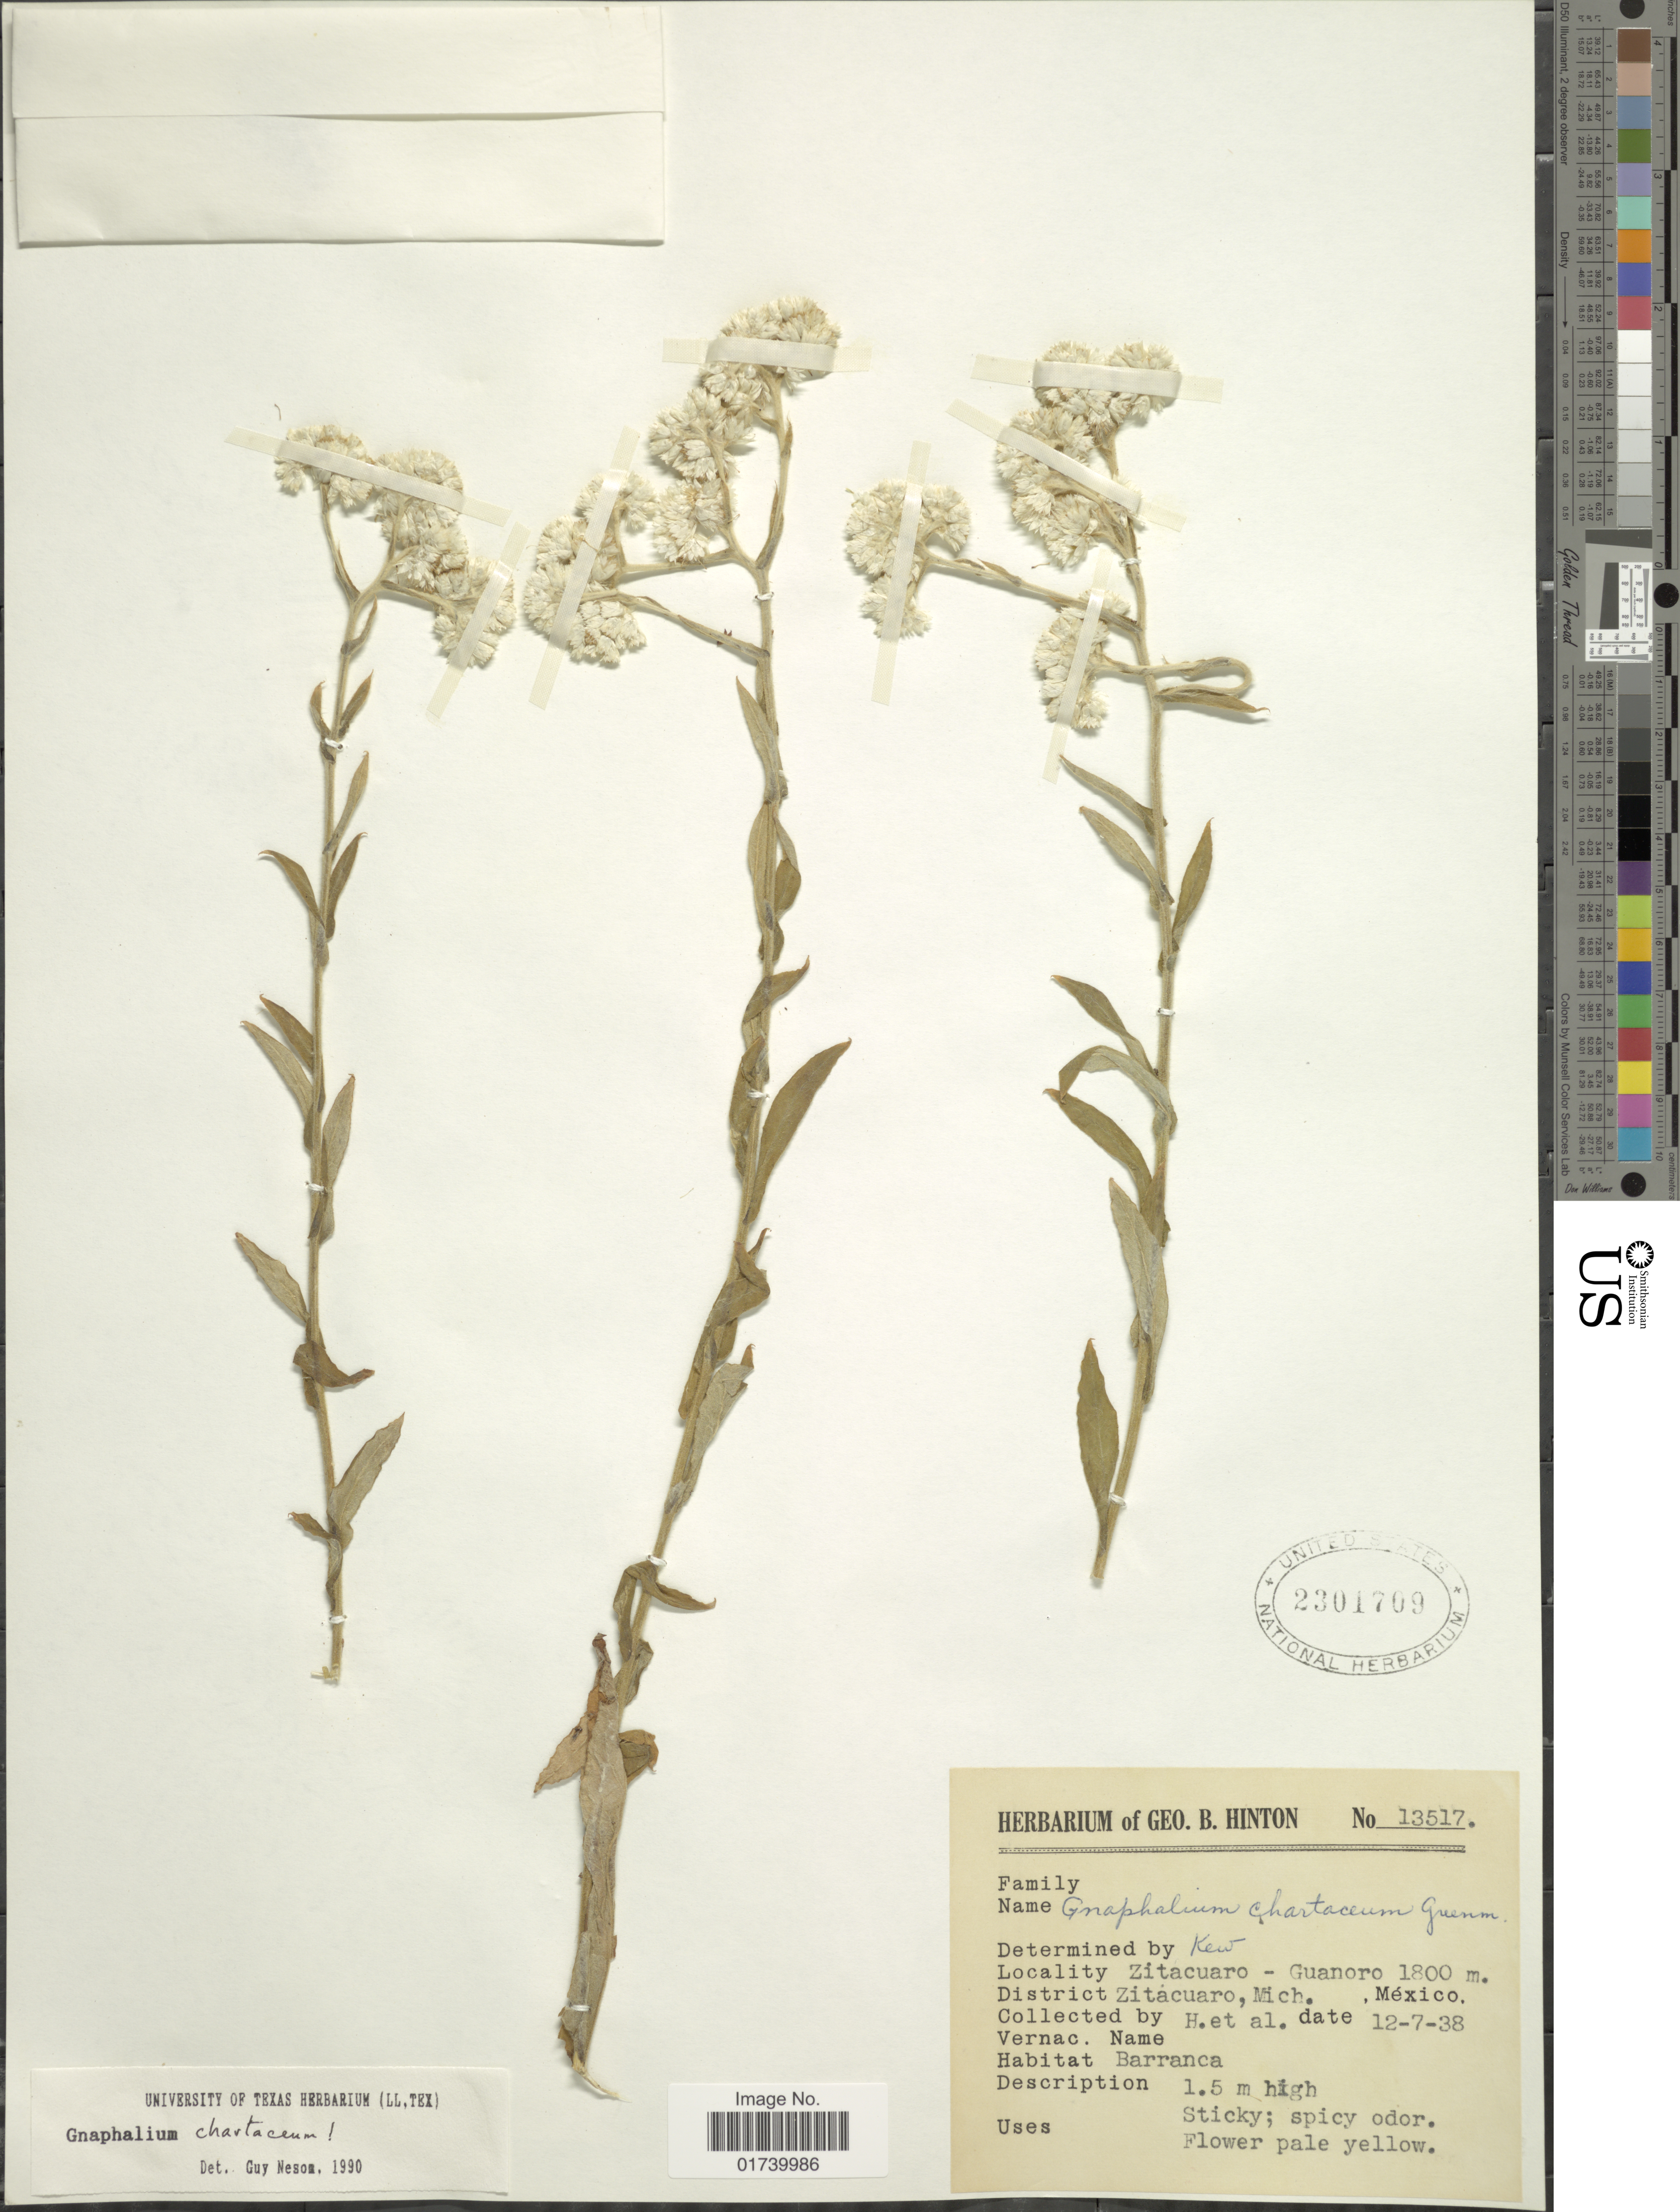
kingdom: Plantae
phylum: Tracheophyta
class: Magnoliopsida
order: Asterales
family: Asteraceae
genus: Pseudognaphalium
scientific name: Pseudognaphalium chartaceum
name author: (Greenm.) Anderb.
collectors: G. B. Hinton & et al.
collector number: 13517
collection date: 1938-12-07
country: Mexico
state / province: Michoacán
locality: Zitacuaro - Guanoro, Ztacuaro.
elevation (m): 1800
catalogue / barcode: US 2301709